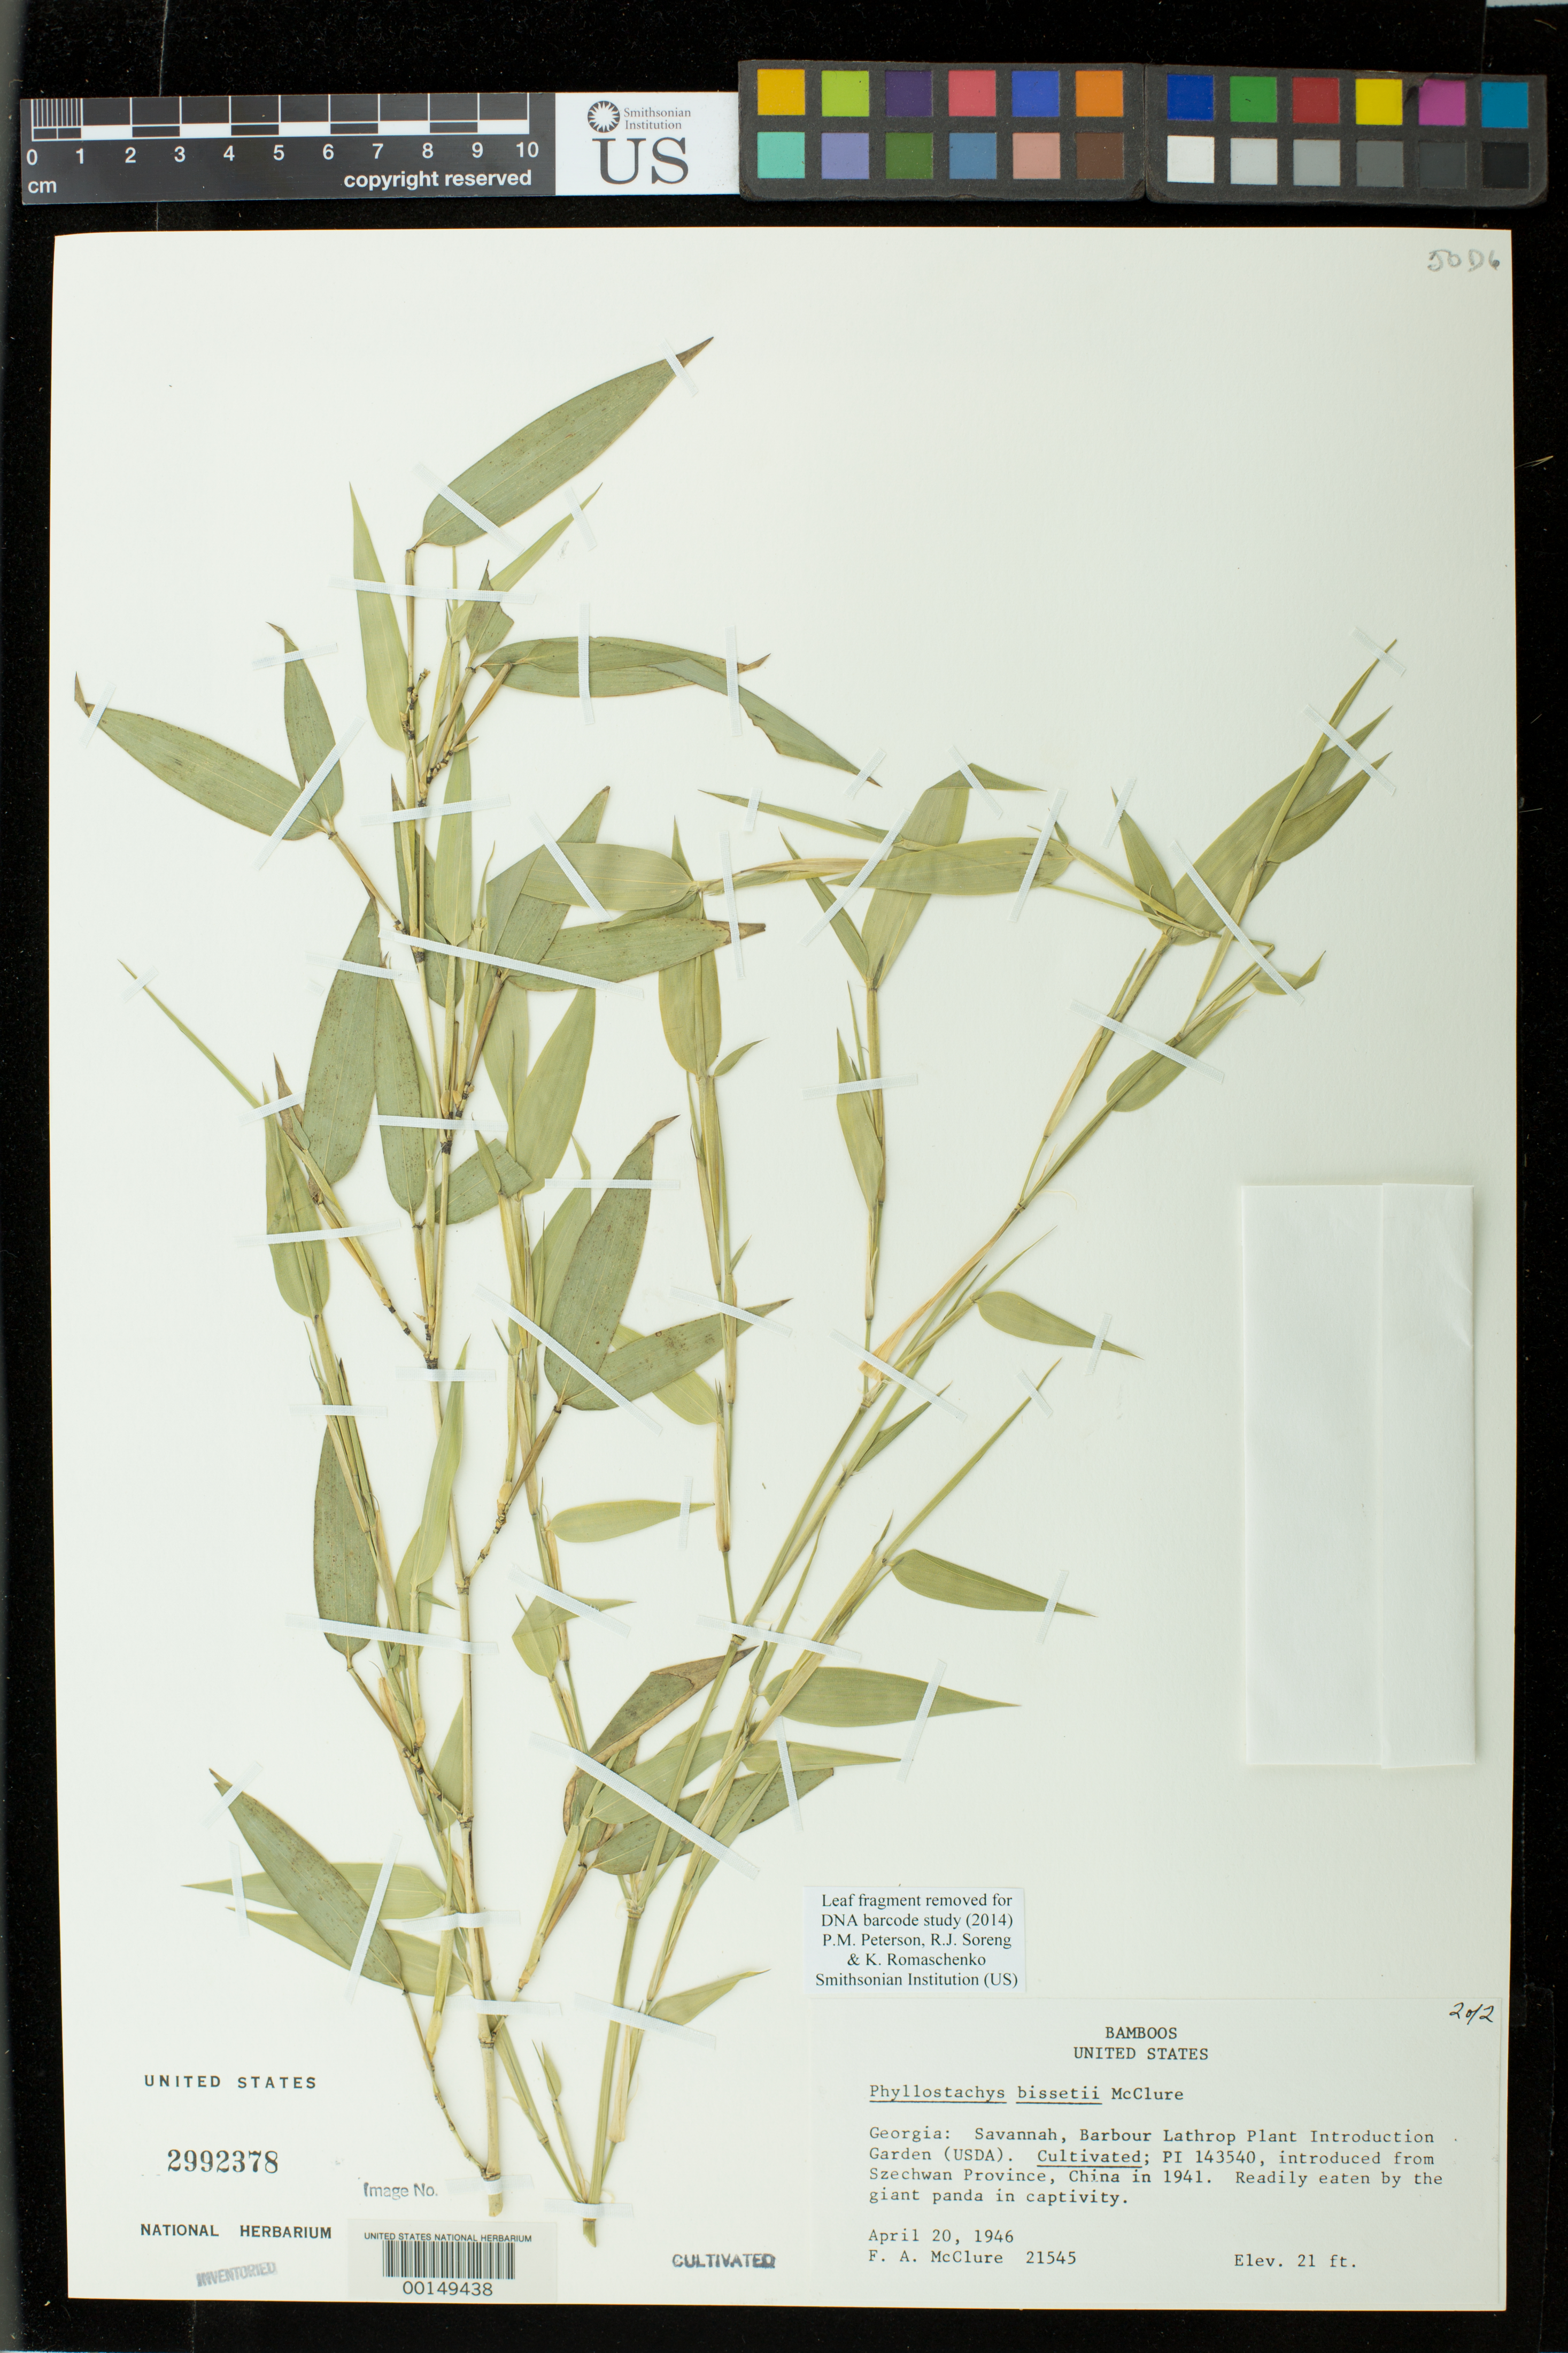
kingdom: Plantae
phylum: Tracheophyta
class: Liliopsida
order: Poales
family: Poaceae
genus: Phyllostachys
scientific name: Phyllostachys bissetii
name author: McClure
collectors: F. A. McClure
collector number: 21545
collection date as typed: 20 Apr 1946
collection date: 1946-04-20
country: United States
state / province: Georgia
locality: Savannah, barbour lathrop p.i. garden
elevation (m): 6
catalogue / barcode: US 2992378